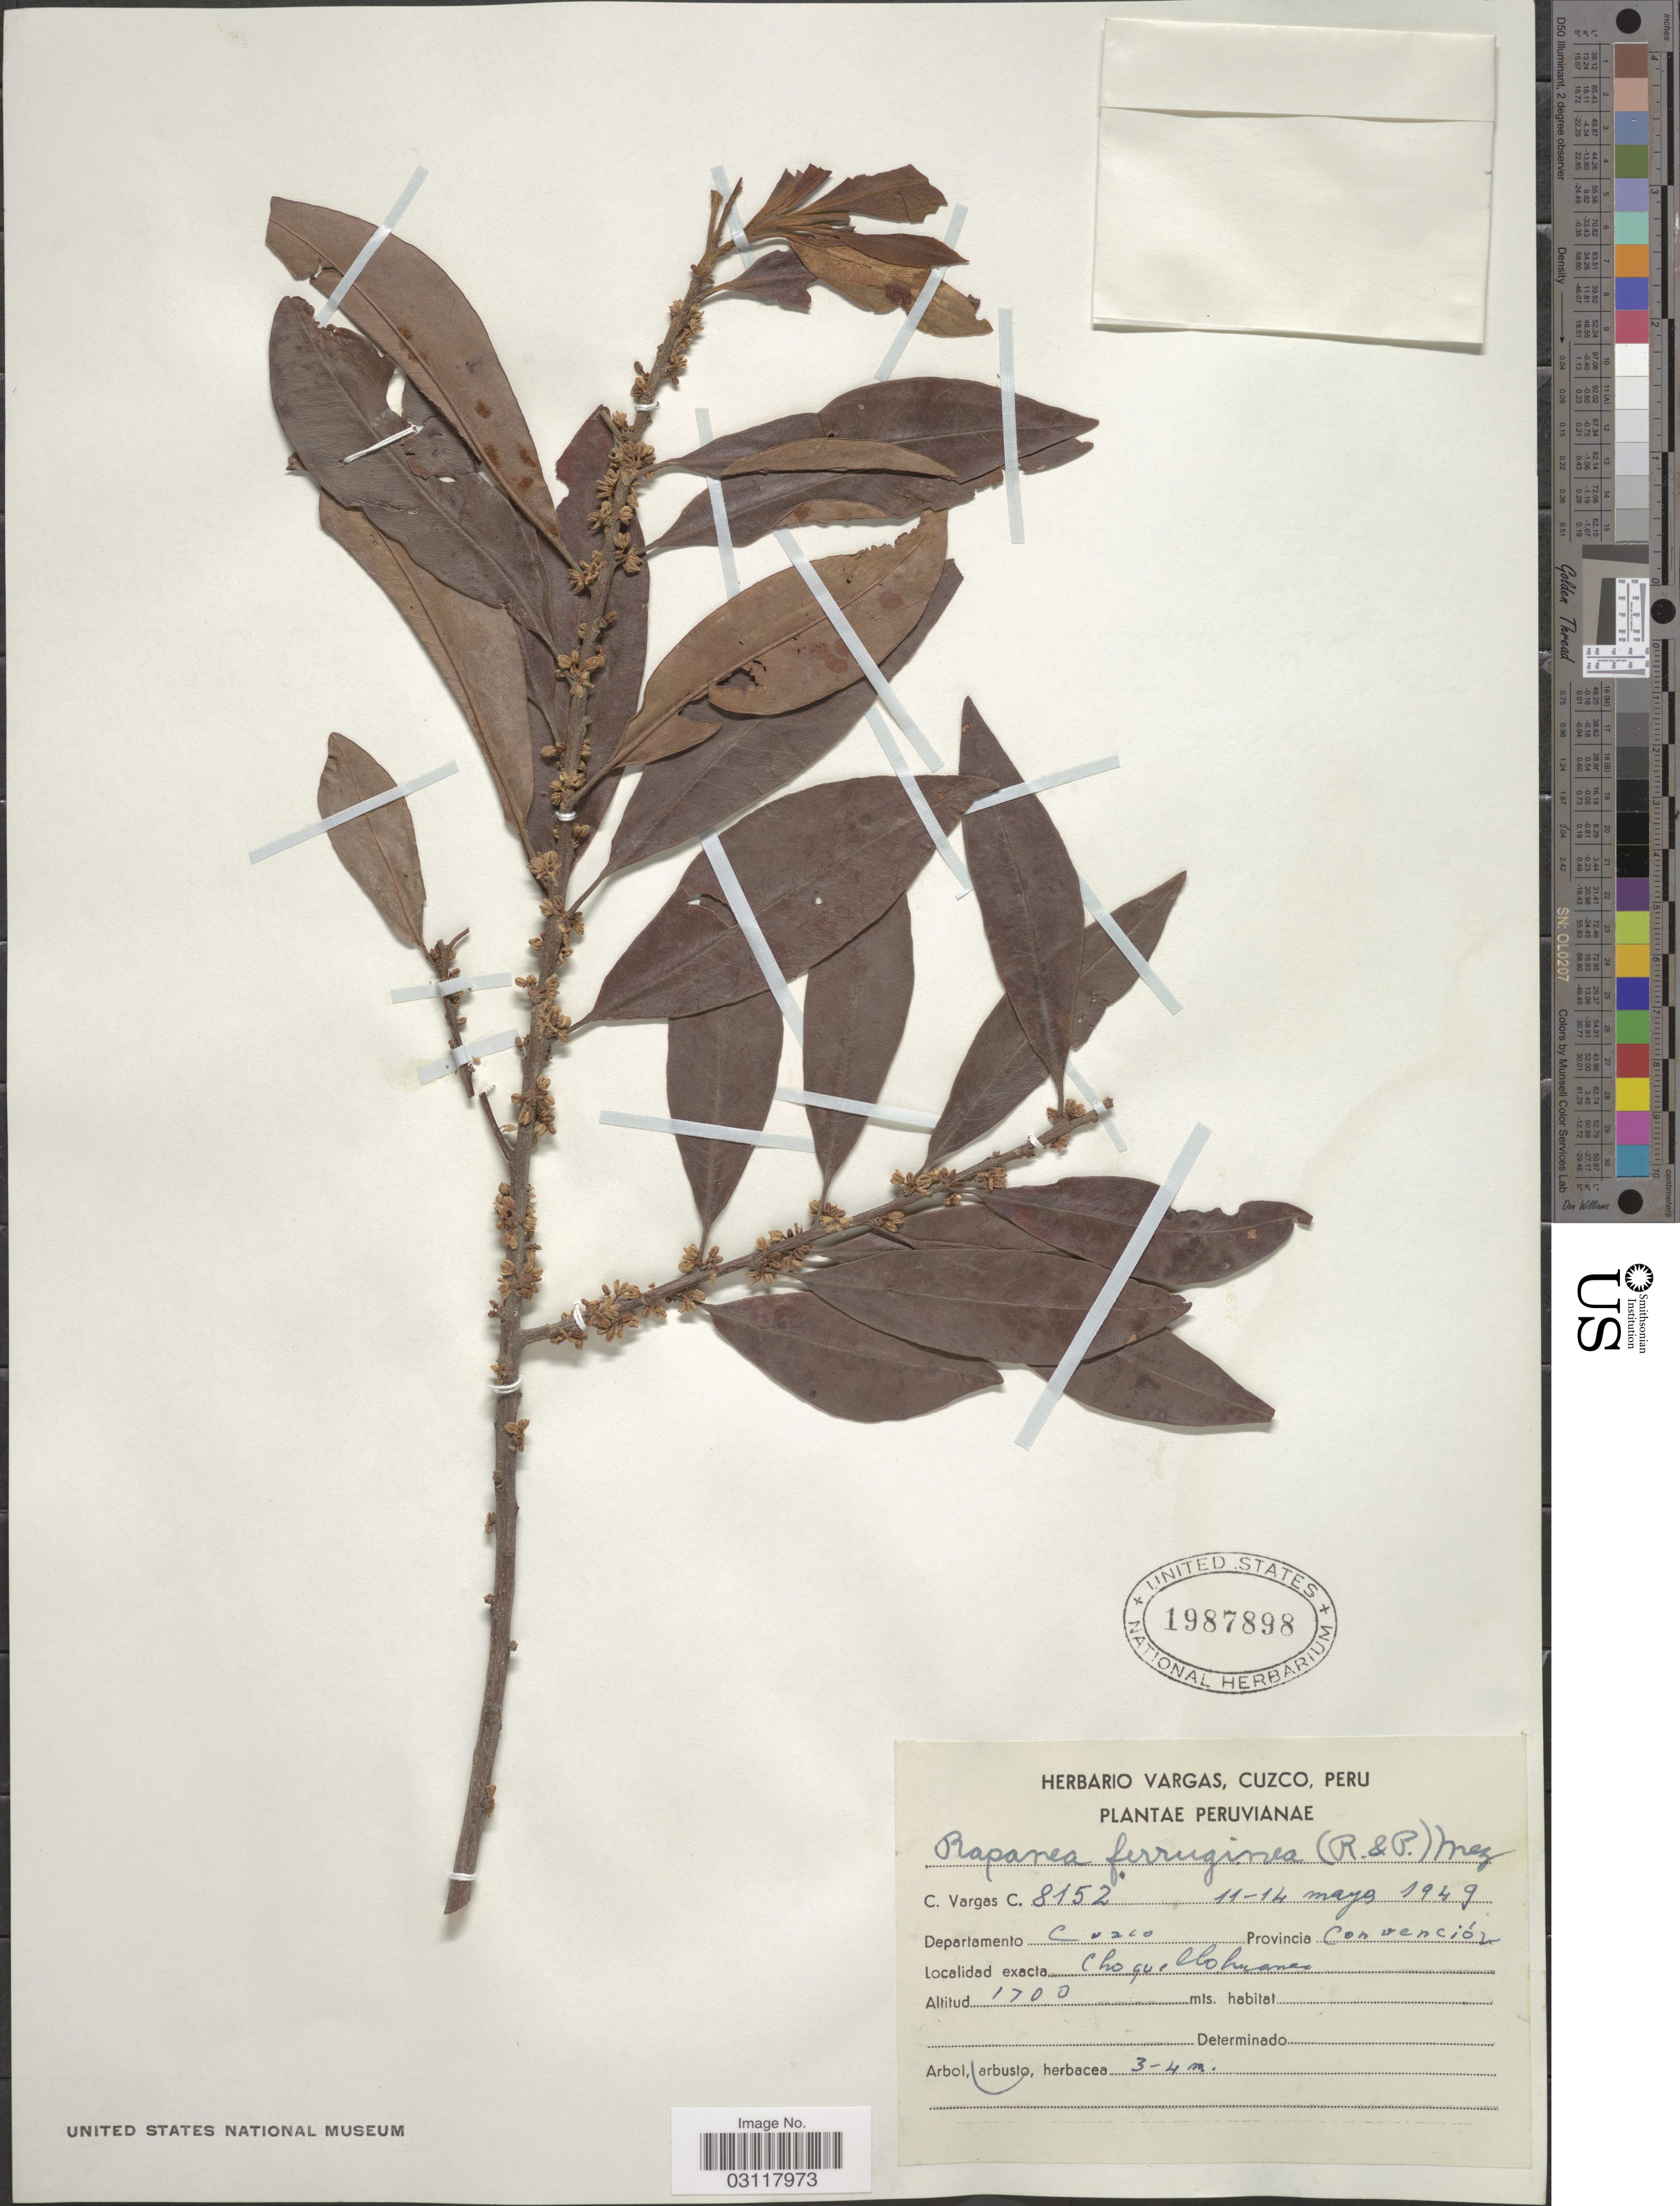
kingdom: Plantae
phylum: Tracheophyta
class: Magnoliopsida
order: Ericales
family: Primulaceae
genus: Rapanea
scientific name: Rapanea ferruginea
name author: (Ruiz & Pav.) Mez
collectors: C. Vargas Calderón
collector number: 8152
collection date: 1949-05-11/1949-05-14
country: Peru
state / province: Cusco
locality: Departamento Cuzco, Provincia Convención, Choquellohuanca.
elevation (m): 1700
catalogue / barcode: US 1987898